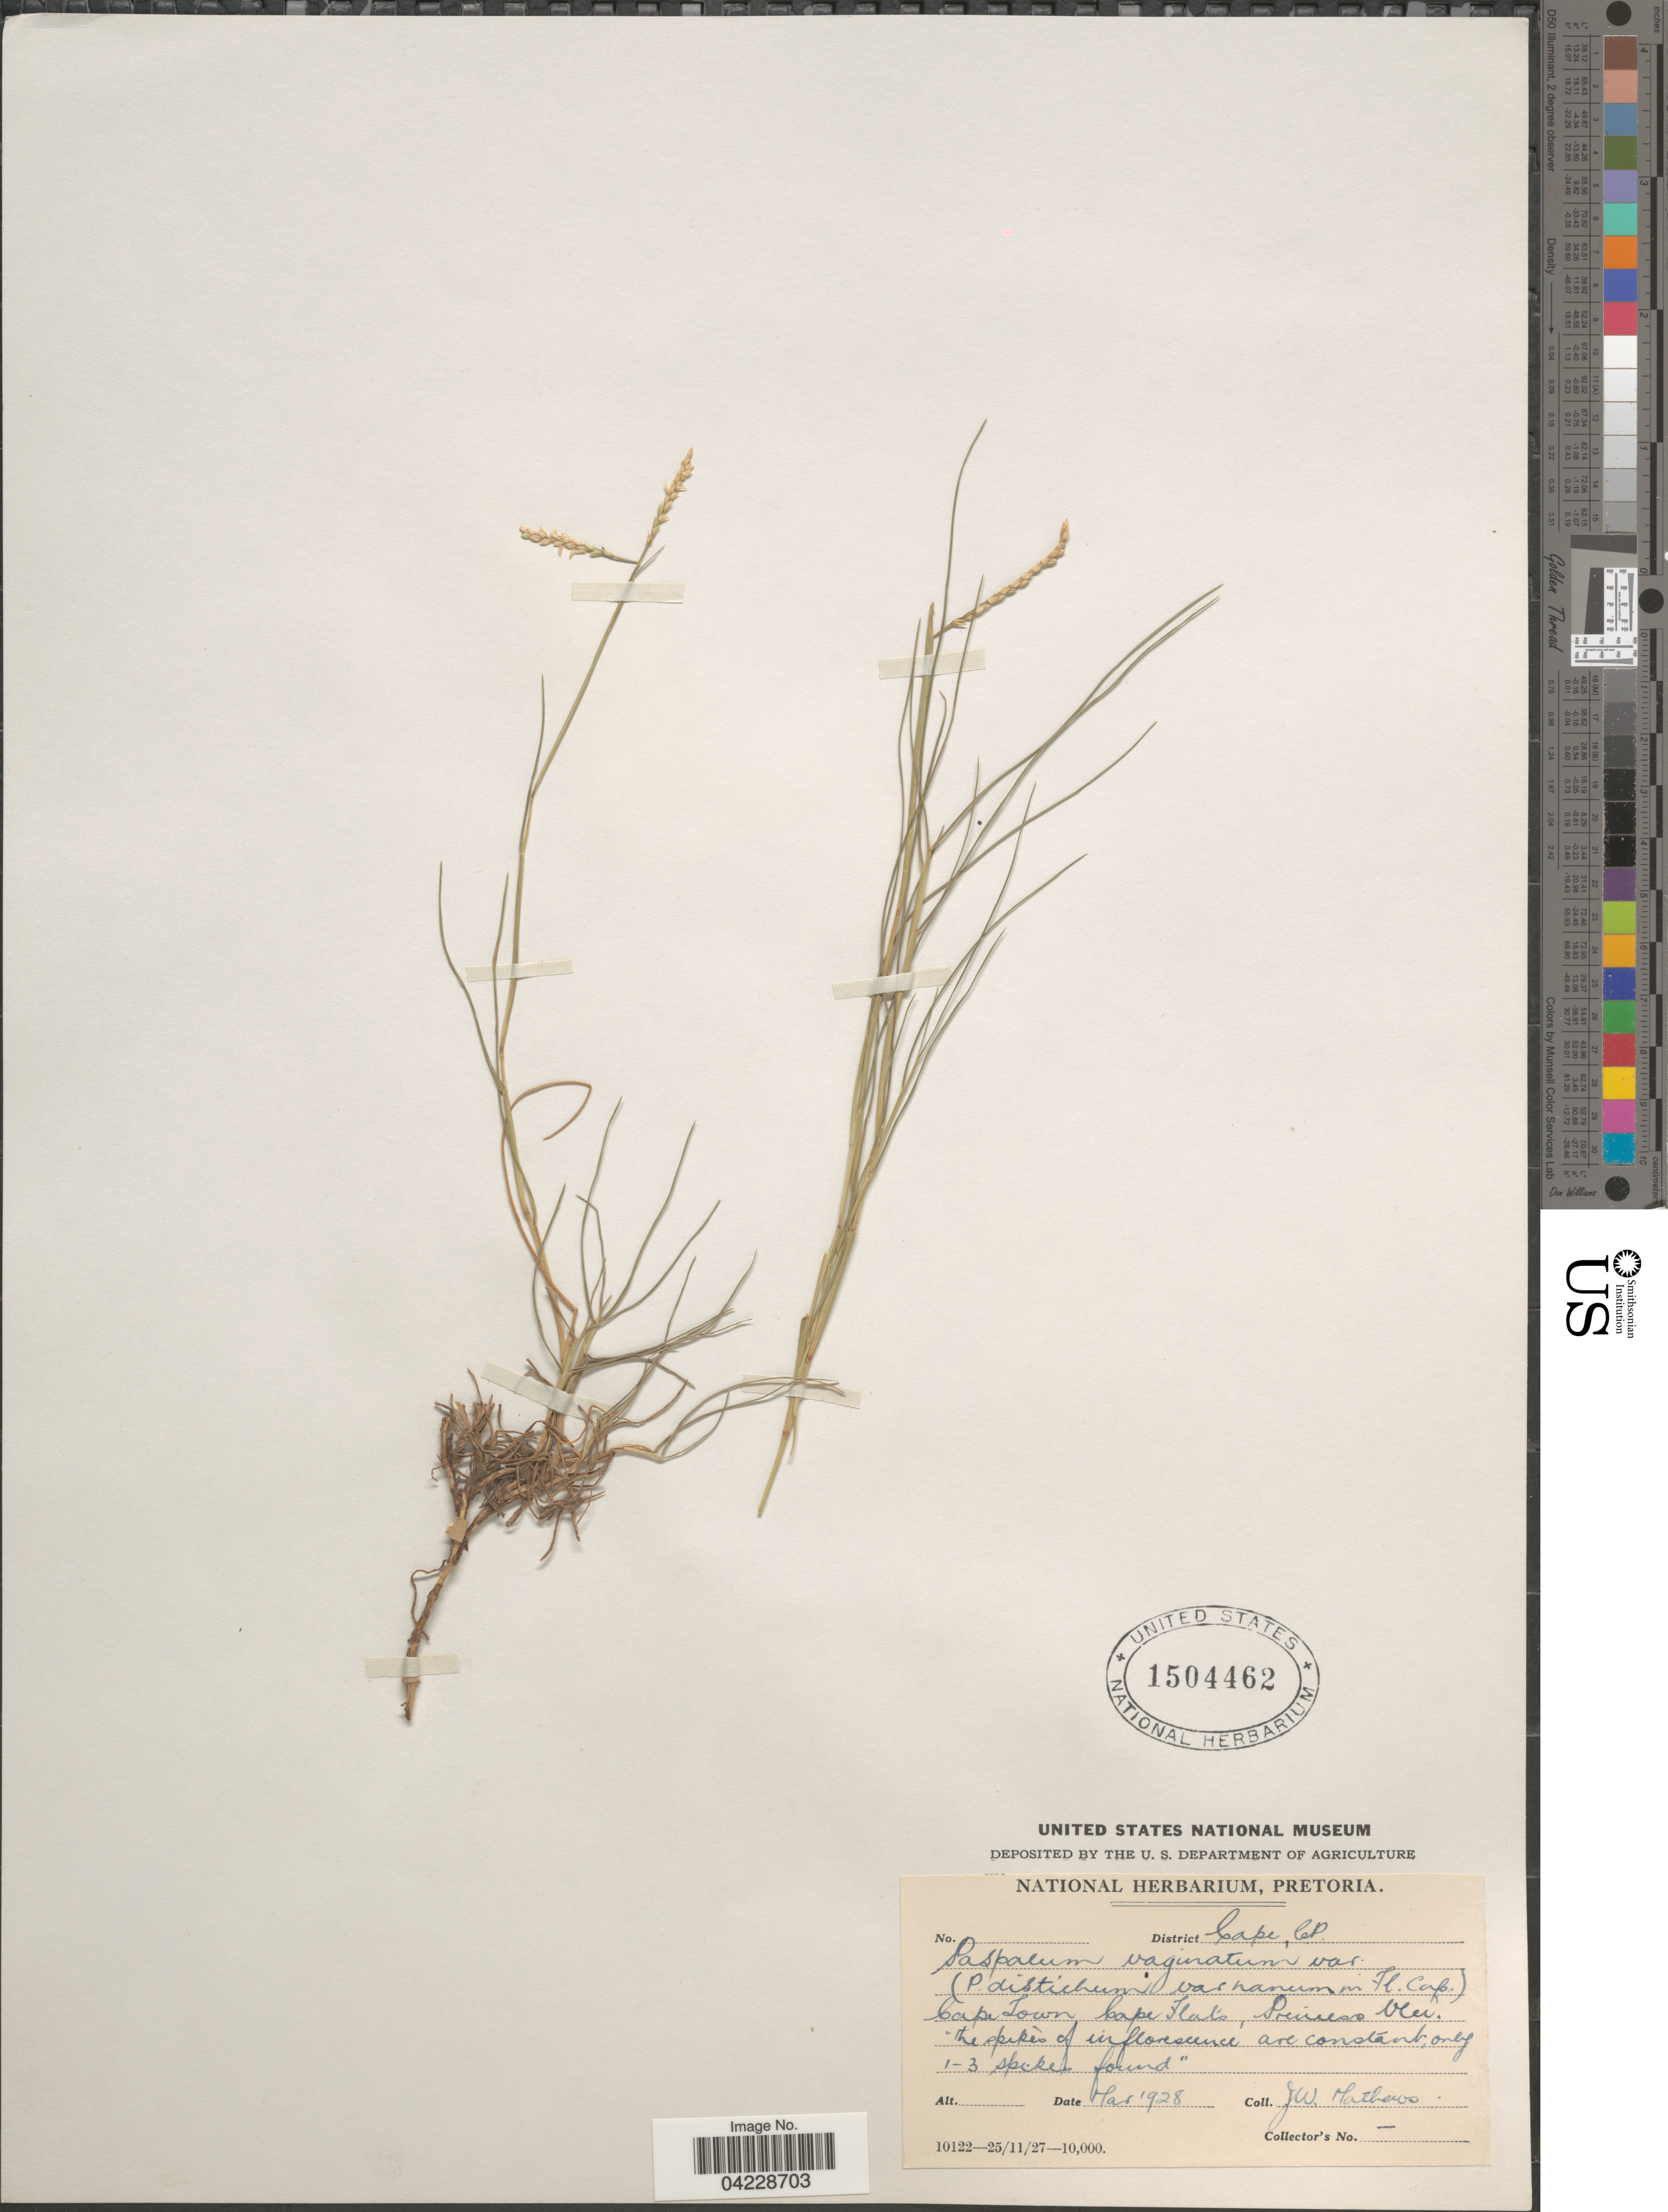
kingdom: Plantae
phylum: Tracheophyta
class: Liliopsida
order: Poales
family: Poaceae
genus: Paspalum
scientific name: Paspalum vaginatum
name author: Sw.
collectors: J. Mathews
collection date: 1928-03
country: South Africa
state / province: Western Cape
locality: District Cape, CP. Cape Town Cape Flats, Princess Vlei.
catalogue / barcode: US 1504462